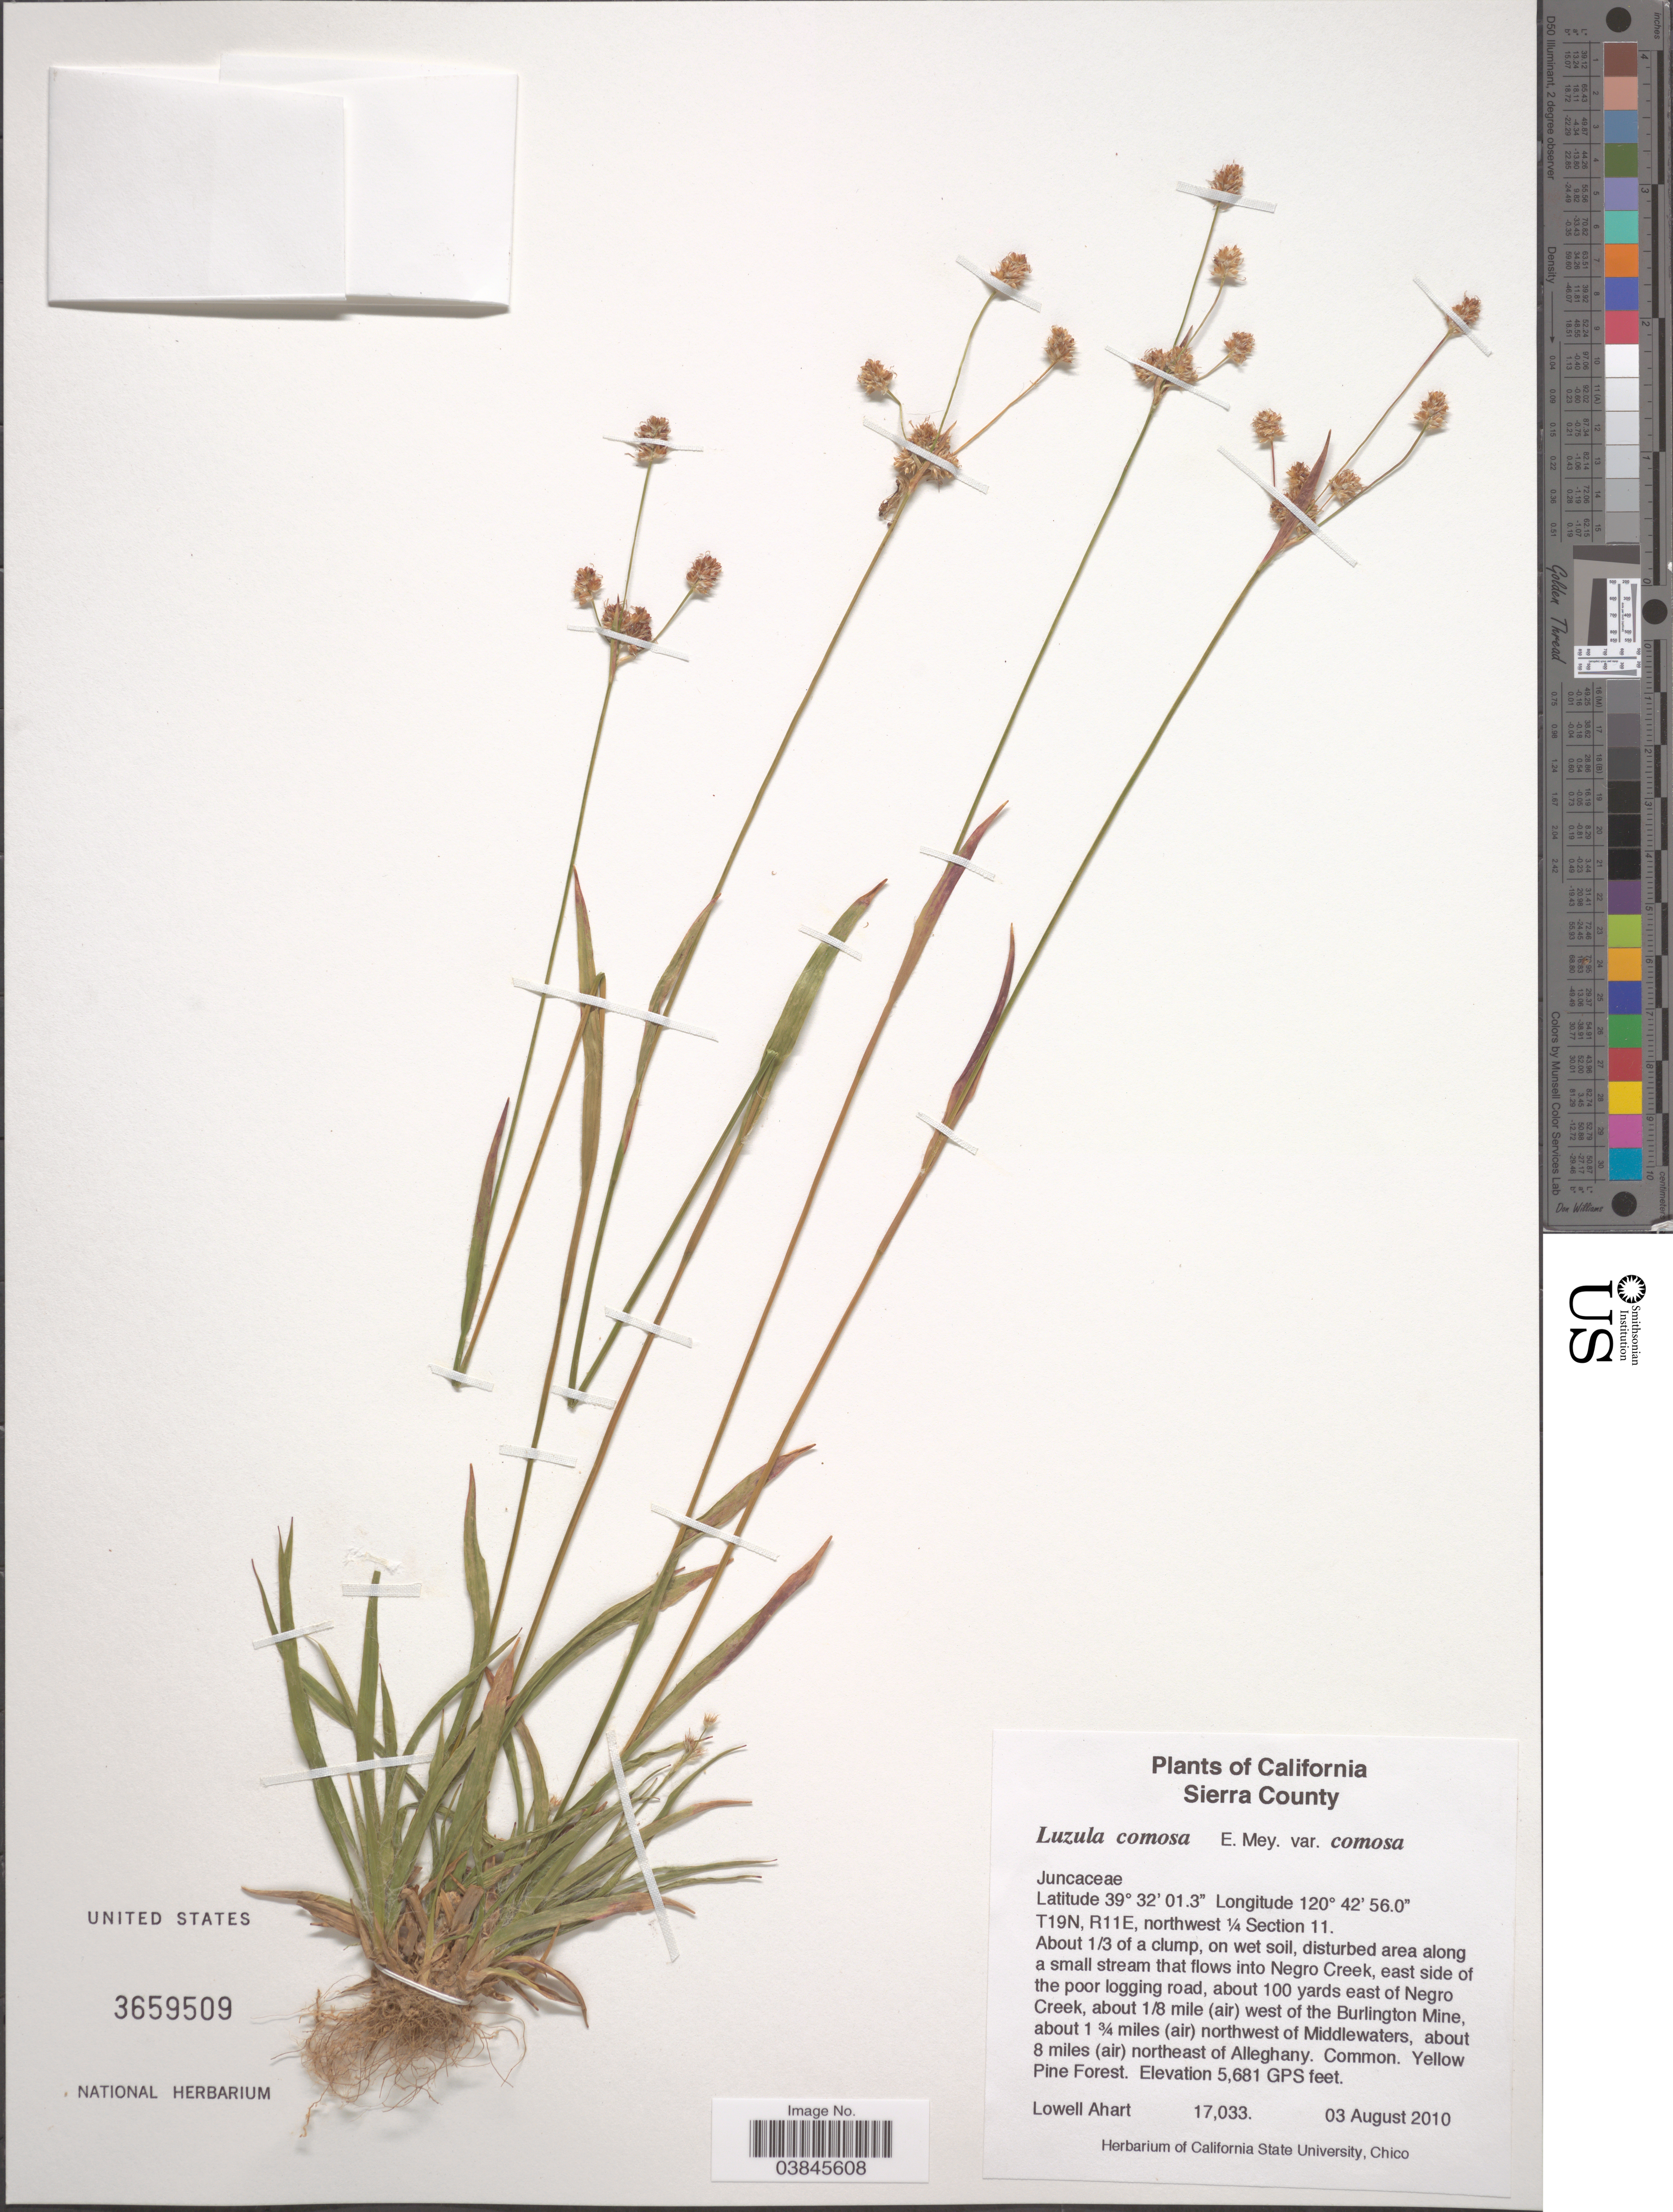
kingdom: Plantae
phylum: Tracheophyta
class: Liliopsida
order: Poales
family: Juncaceae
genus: Luzula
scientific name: Luzula comosa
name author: E. Mey.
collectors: L. Ahart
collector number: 17033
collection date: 2010-08-03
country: United States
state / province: California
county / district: Sierra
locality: Sierra County. T19N, R11E, northwest ¼ Section 11. About ⅓ of a clump, on wet soil, disturbed area along a small stream that flows into Negro Creek, east side of the poor logging road, about 100 yards east of Negro Creek, about ⅛ mile (air) west of the Burlington Mine, about 1¾ miles (air) northwest of Middlewaters, about 8 miles (air) northeast of Alleghany.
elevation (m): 1732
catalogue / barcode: US 3659509